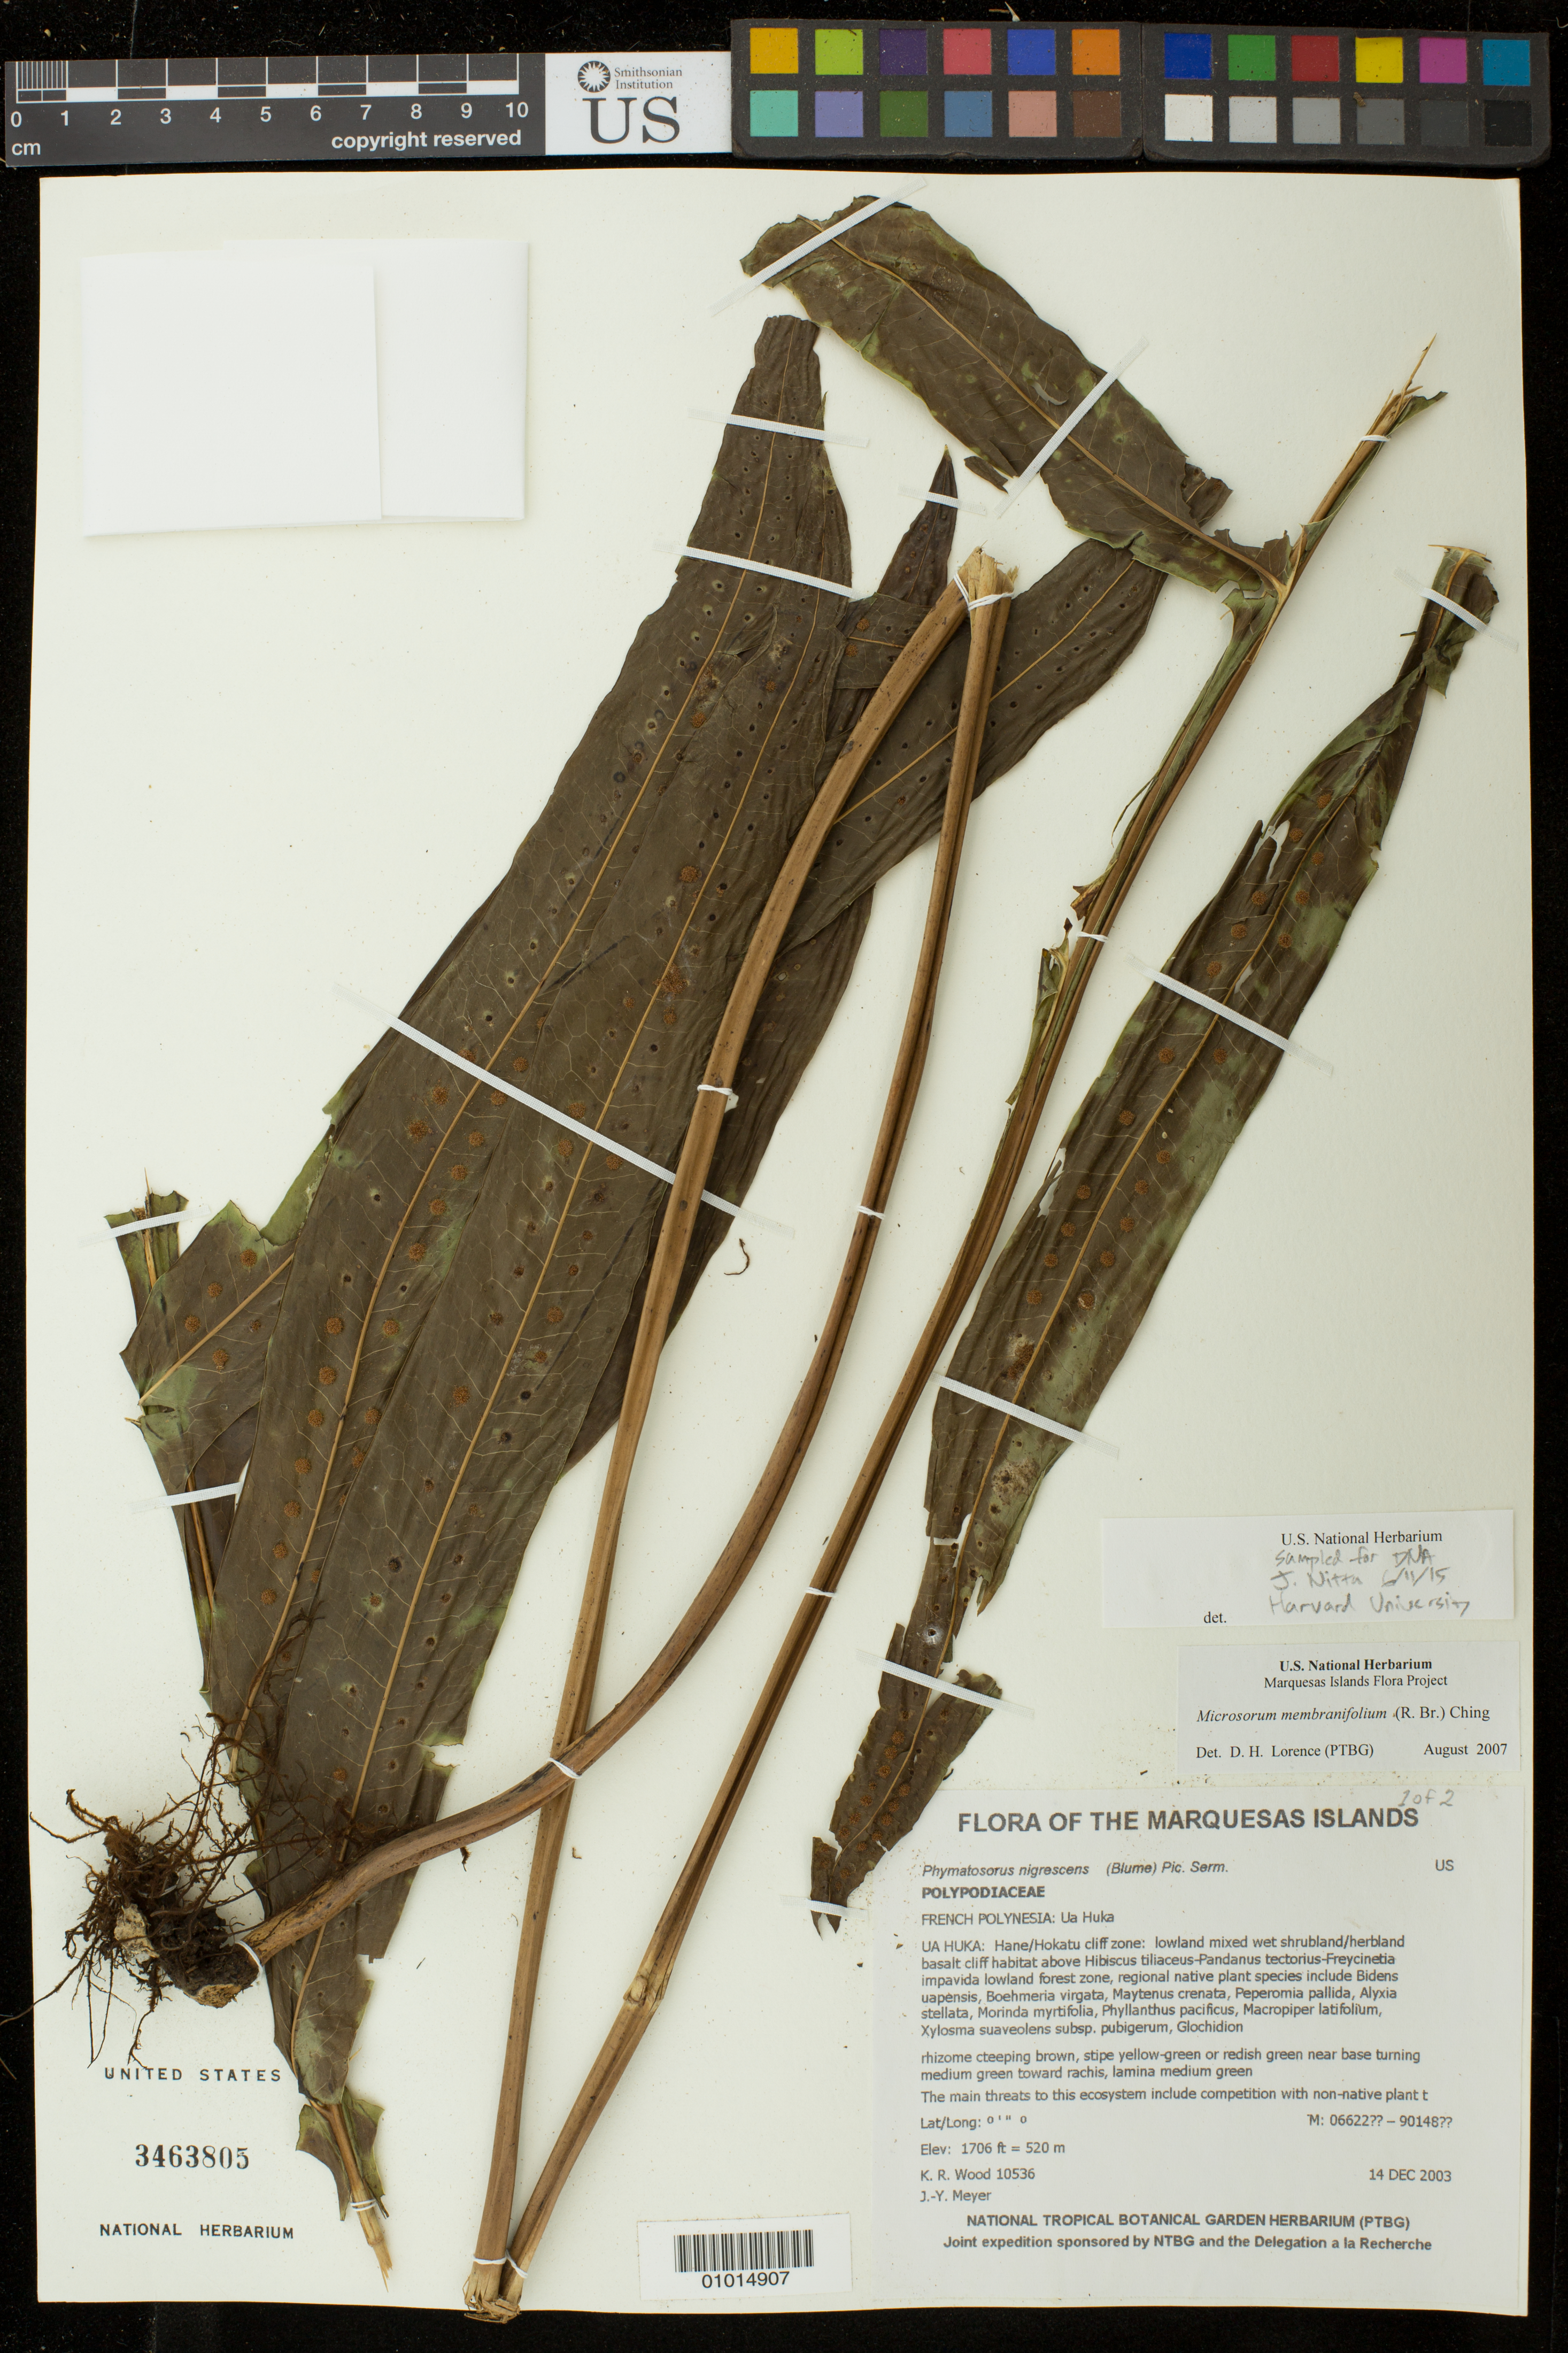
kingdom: Plantae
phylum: Tracheophyta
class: Polypodiopsida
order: Polypodiales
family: Polypodiaceae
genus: Microsorum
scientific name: Microsorum membranifolium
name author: (R. Br.) Ching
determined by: Lorence, David H., (PTBG), National Tropical Botanical Garden (UNITED STATES)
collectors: K. R. Wood & J.-Y. Meyer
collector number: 10536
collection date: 2003-12-14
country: French Polynesia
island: Ua Huka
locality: Hane/Hokatu cliff zone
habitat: Lowland mixed wet shrubland/herbland basalt cliff habitat above Hibiscus tiliaceus - Pandanus tectorius - Freycinetia impavida lowland forest zone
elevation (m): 520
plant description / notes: Competition with non-native plant taxa such as Psidium guajava, Ageratum conyzoides, Zingiber zerumbet, Paspalum conjugatum, Coffea arabica, Oplismenus compositus, and Kyllinga brevifolia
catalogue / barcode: US 3463805